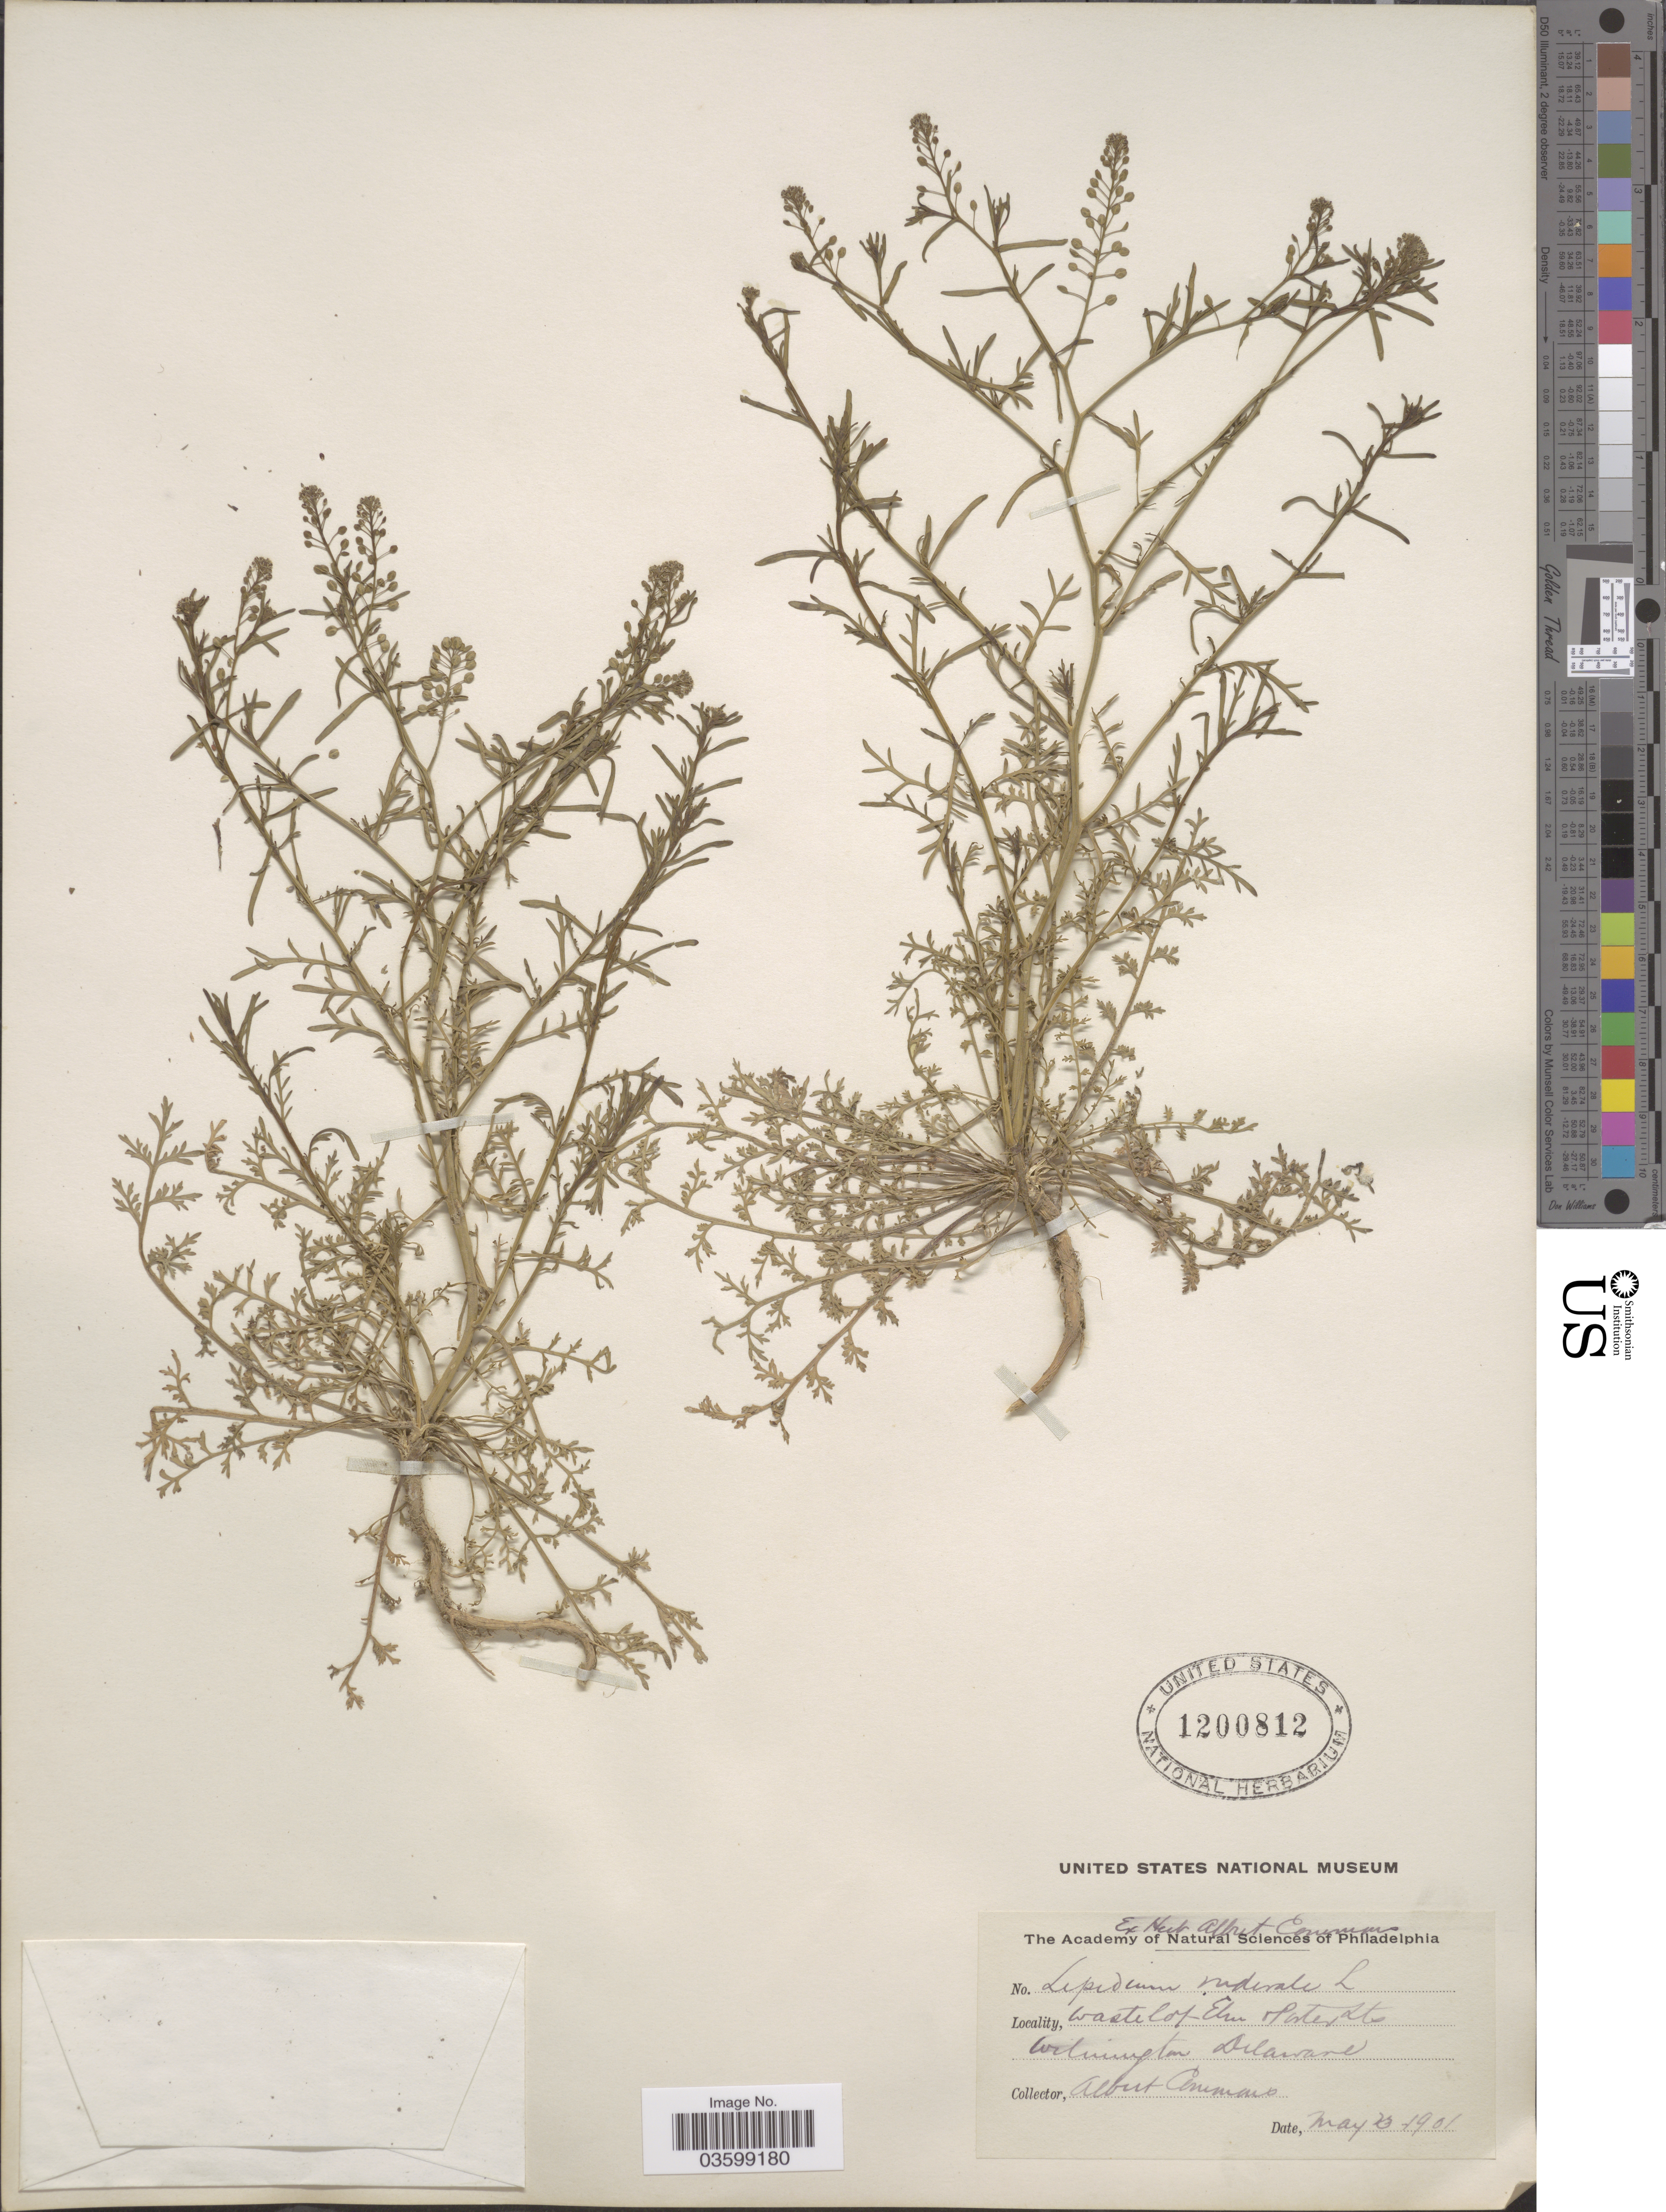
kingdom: Plantae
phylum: Tracheophyta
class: Magnoliopsida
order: Brassicales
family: Brassicaceae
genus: Lepidium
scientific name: Lepidium ruderale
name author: Burm. f.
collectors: A. Commons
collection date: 1901-05-23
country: United States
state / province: Delaware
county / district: New Castle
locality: Elm + Porter Sts. Wilmington.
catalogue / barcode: US 1200812